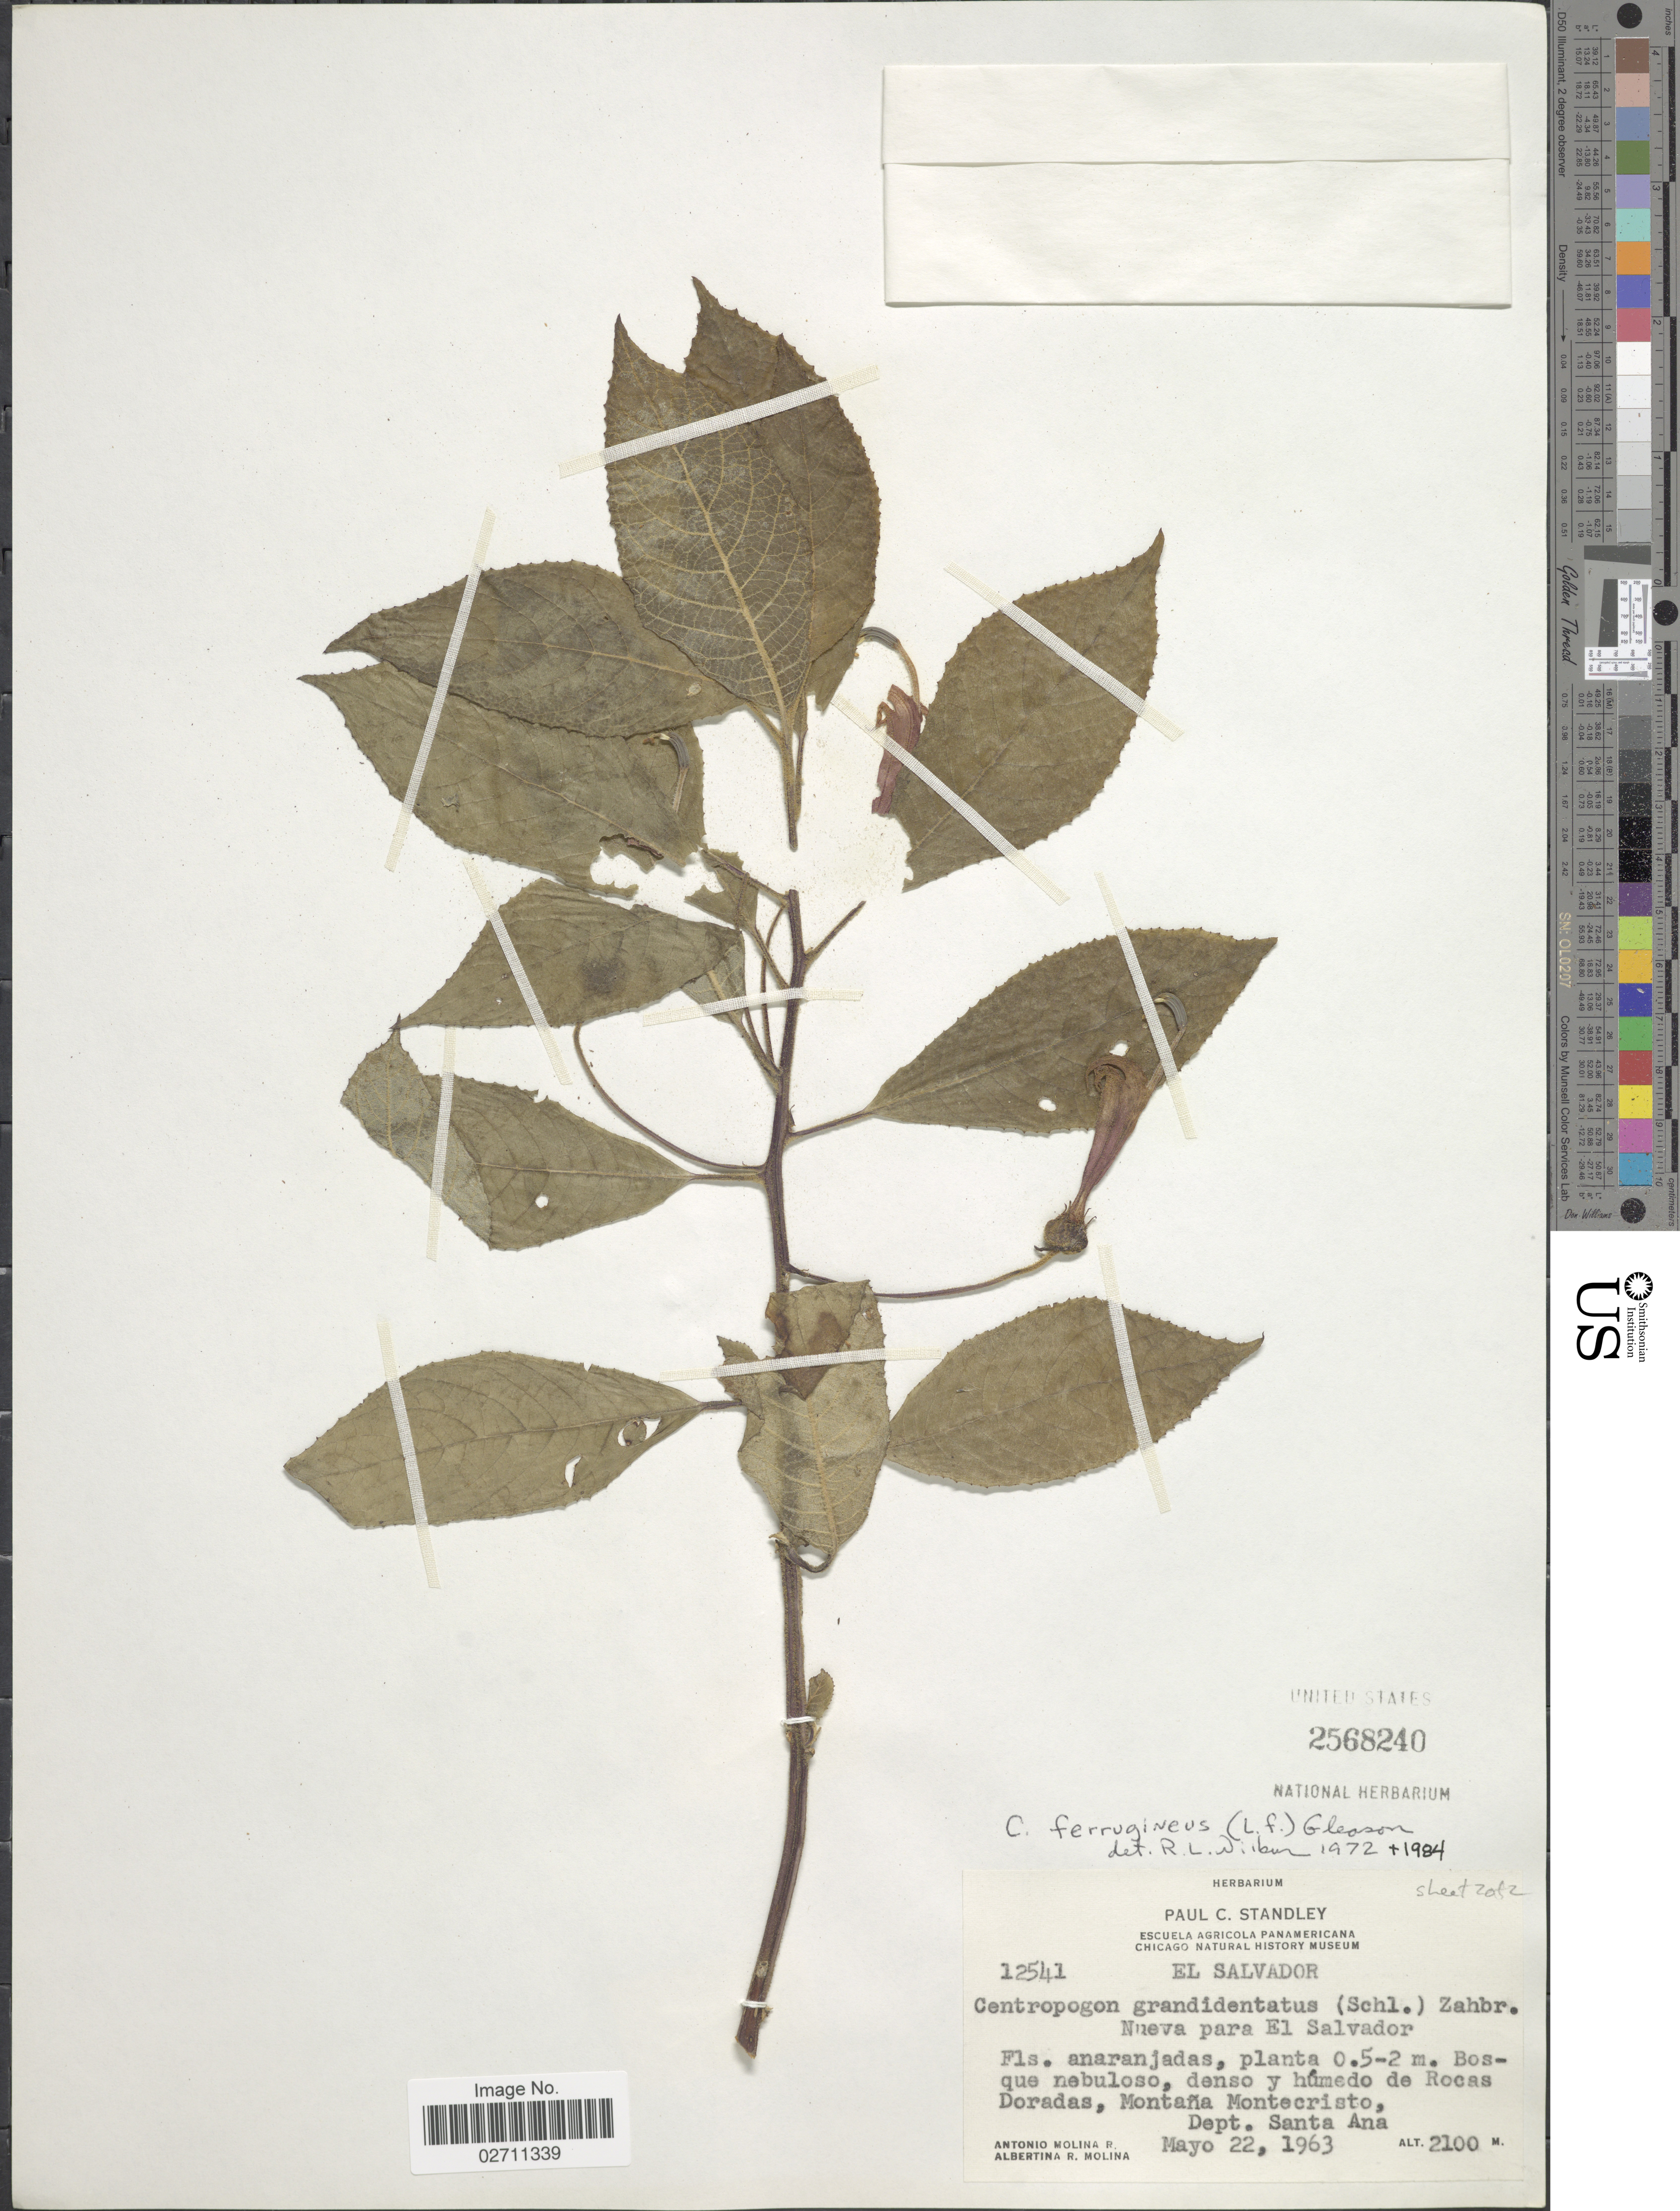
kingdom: Plantae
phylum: Tracheophyta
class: Magnoliopsida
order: Asterales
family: Campanulaceae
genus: Centropogon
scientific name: Centropogon ferrugineus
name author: (L. f.) Gleason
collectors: A. Molina R. & A. R. Molina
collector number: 12541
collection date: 1963-05-22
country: El Salvador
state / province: Santa Ana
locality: Bosque nebuloso, denso y humedo de Rocas Doradas, Montana Montecristo.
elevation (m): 2100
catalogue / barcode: US 2568240